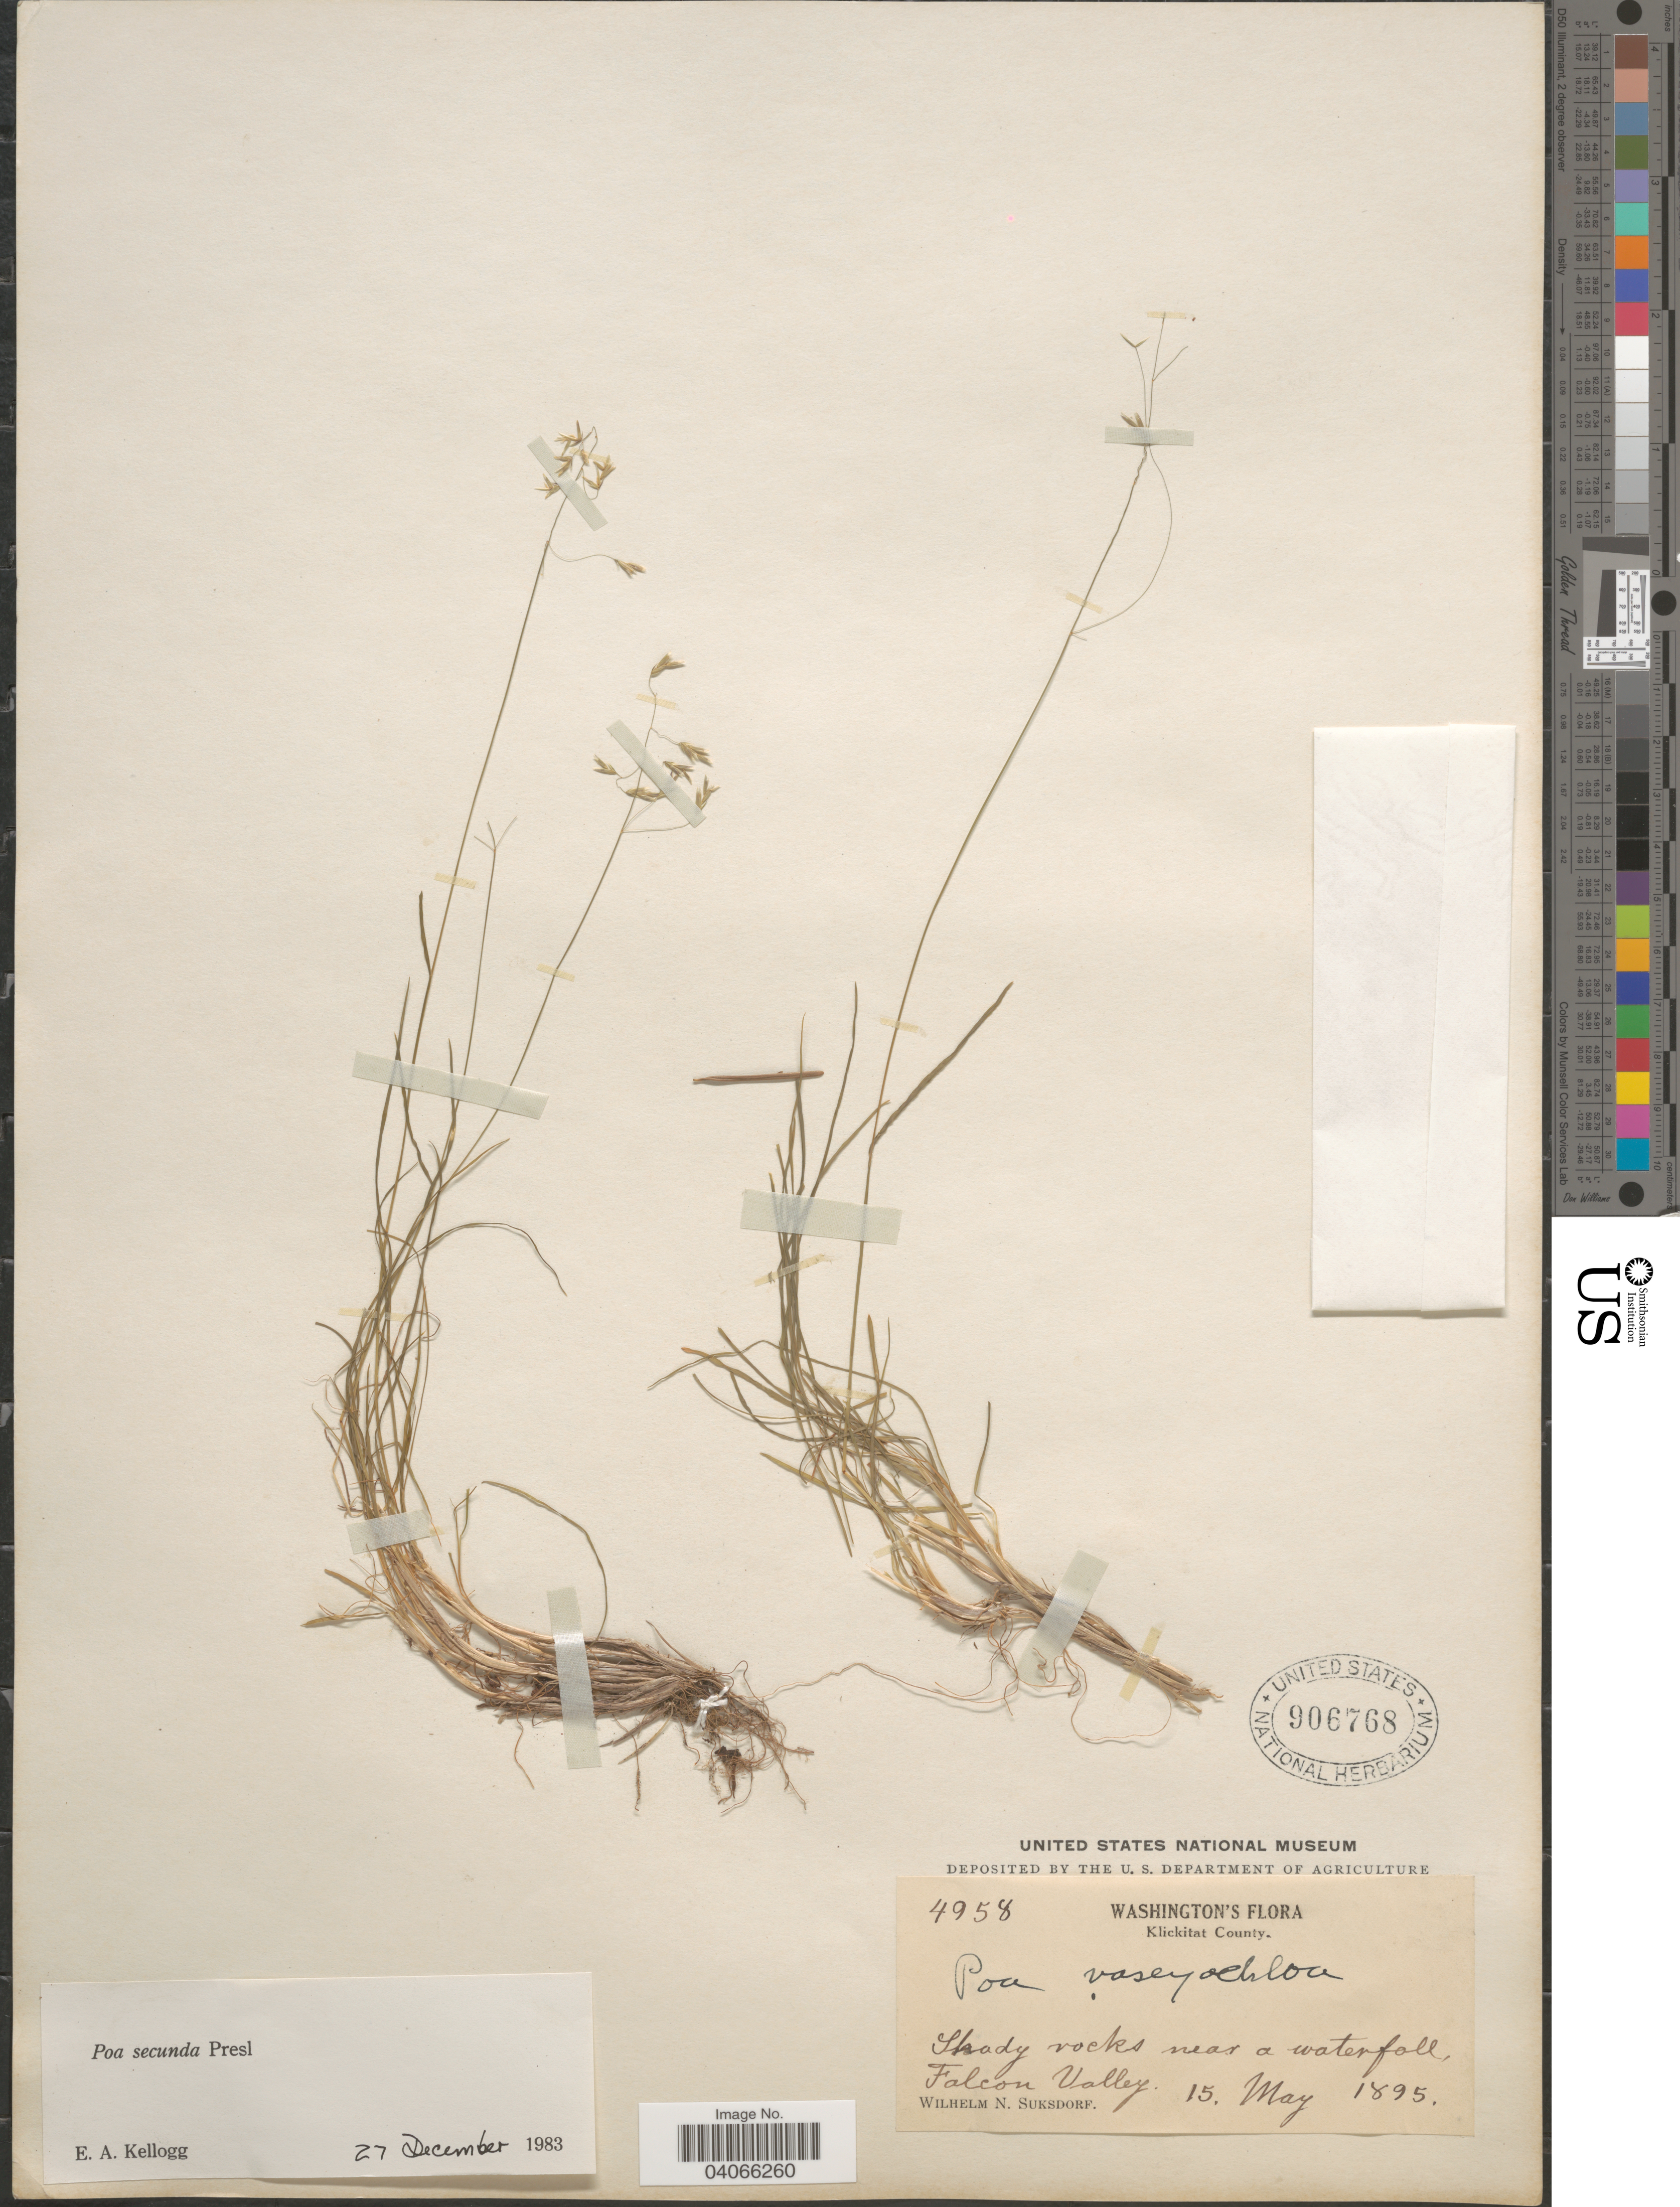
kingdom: Plantae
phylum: Tracheophyta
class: Liliopsida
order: Poales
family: Poaceae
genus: Poa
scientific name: Poa secunda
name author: J. Presl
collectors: W. N. Suksdorf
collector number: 4958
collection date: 1895-05-15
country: United States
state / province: Washington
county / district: Klickitat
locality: Klickitat Co. Shady rocks near a waterfall, Falcon Valley.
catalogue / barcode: US 906768